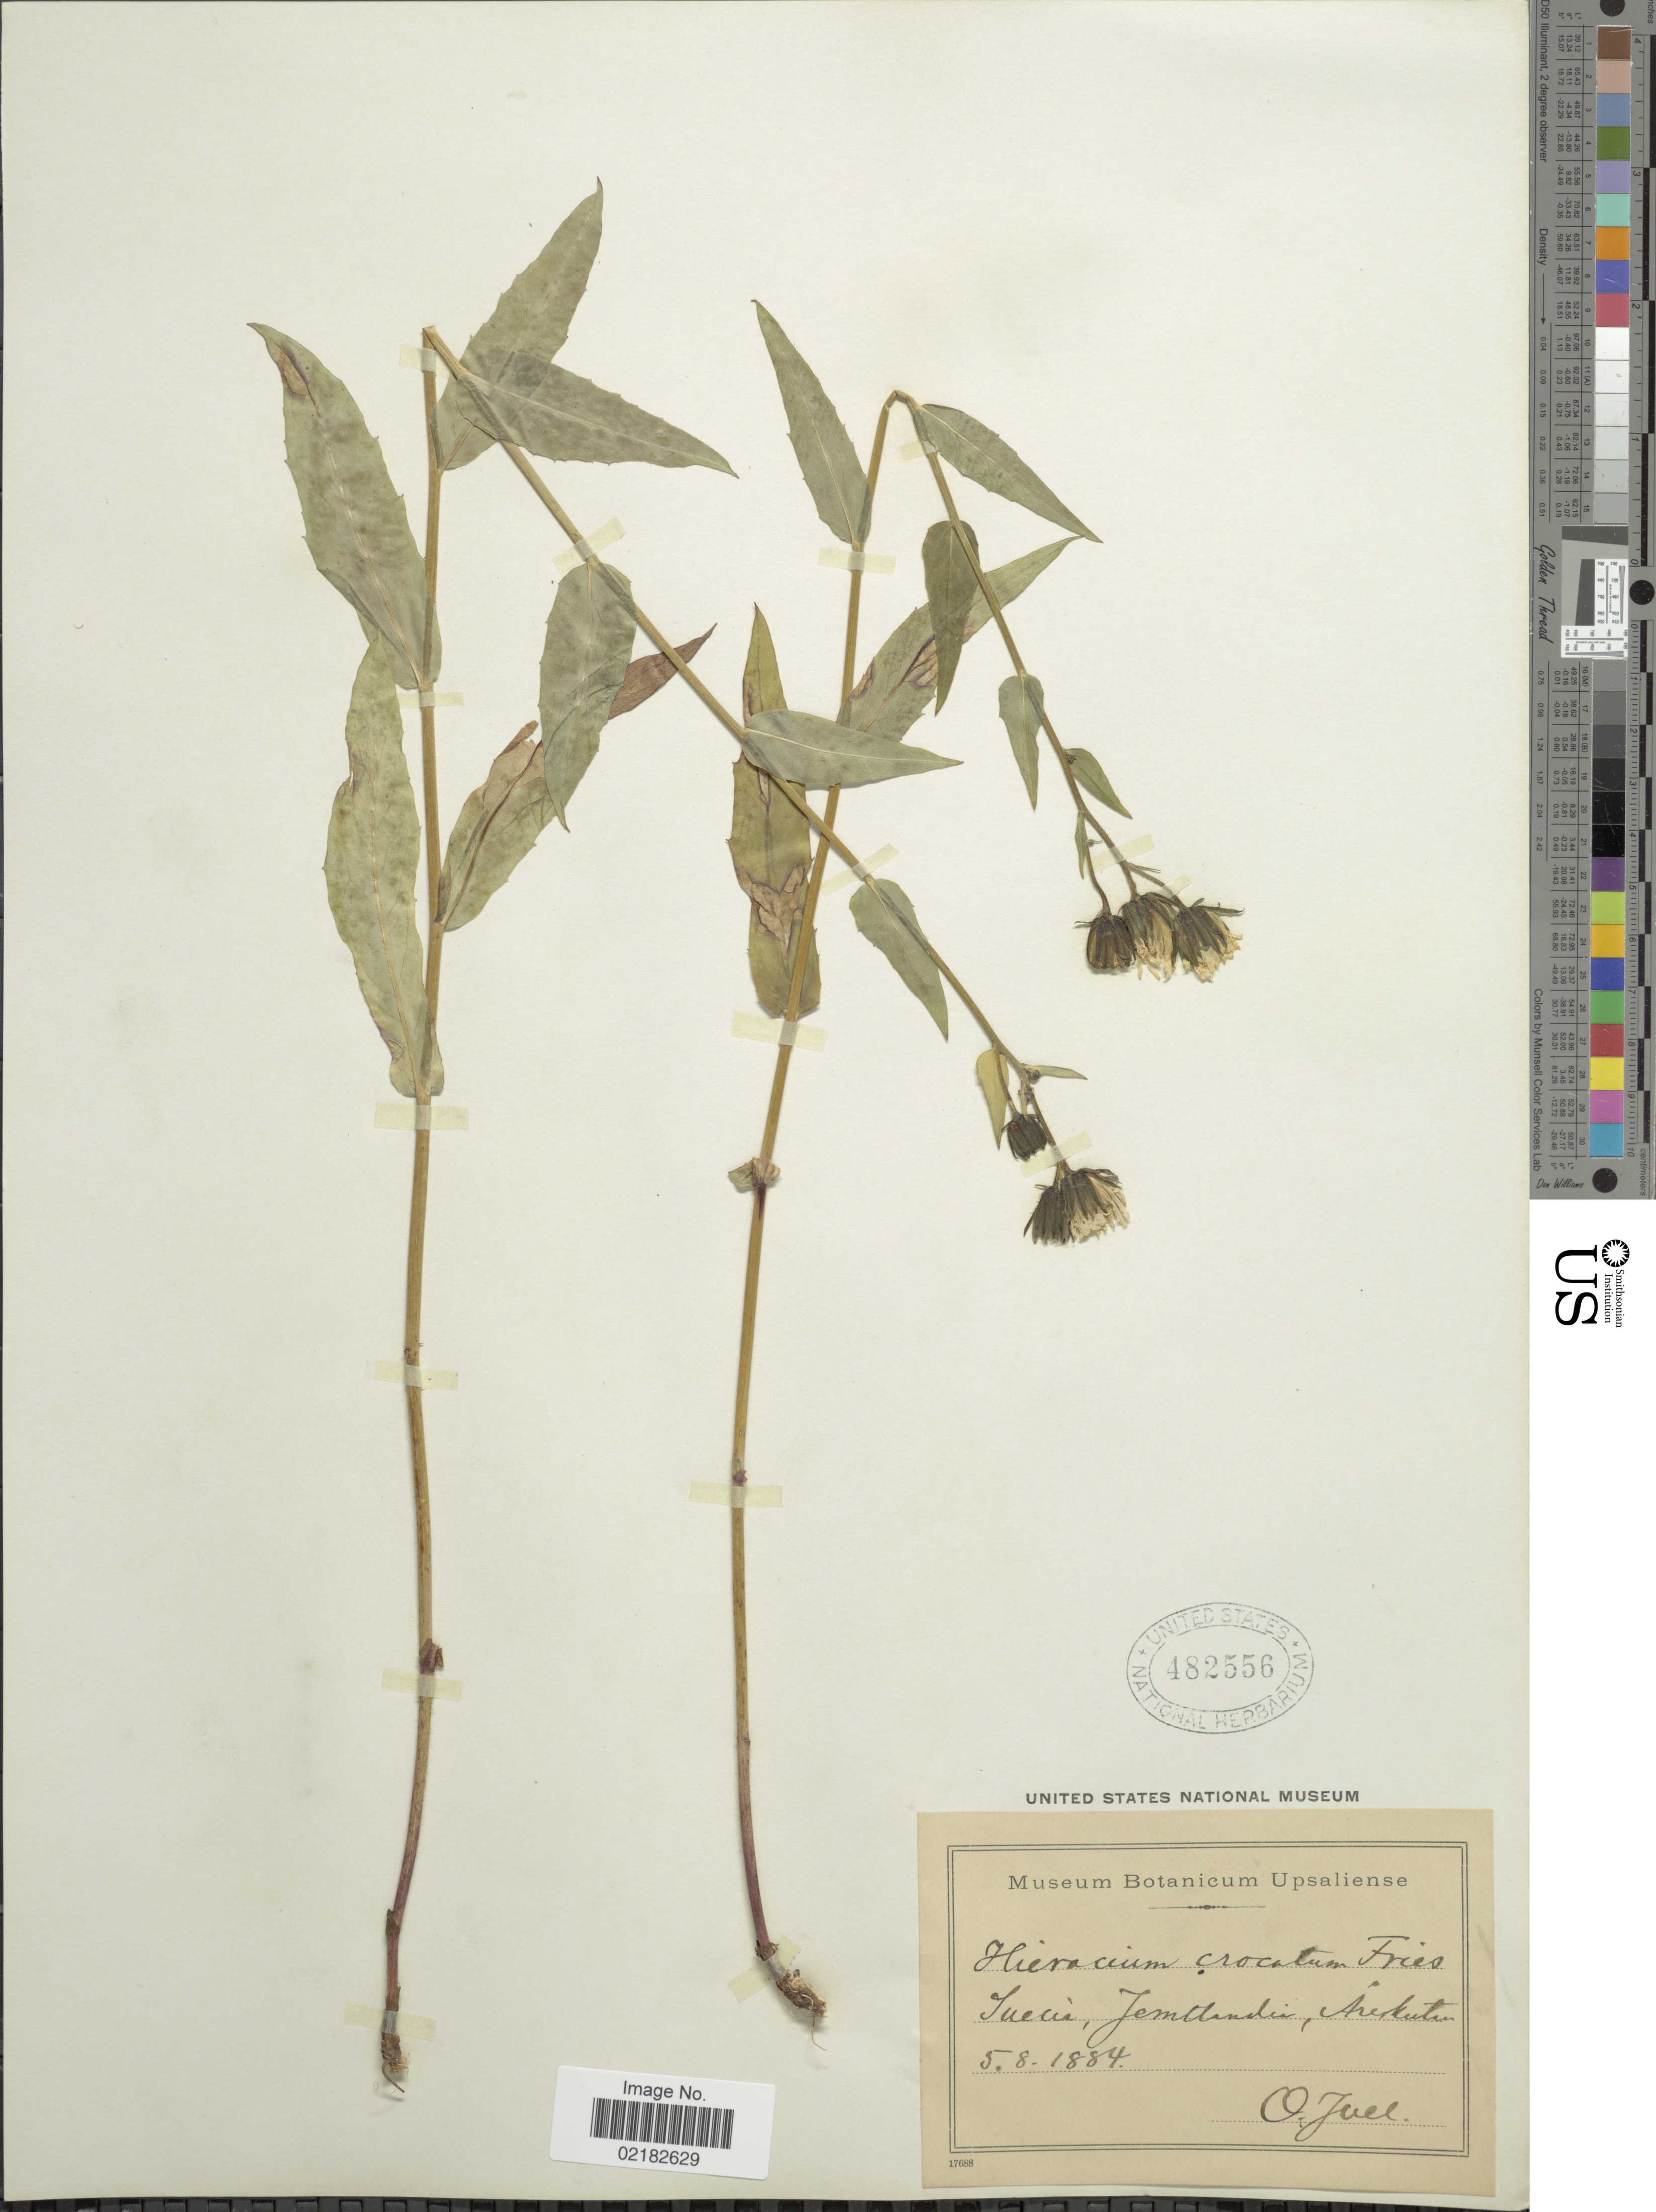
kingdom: Plantae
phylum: Tracheophyta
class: Magnoliopsida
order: Asterales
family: Asteraceae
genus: Hieracium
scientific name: Hieracium crocatum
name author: Fr.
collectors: H. Juel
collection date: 1884-08-05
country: Sweden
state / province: Jämtland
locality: Suecia, Jemtlandia, Areskutan.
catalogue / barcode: US 482556